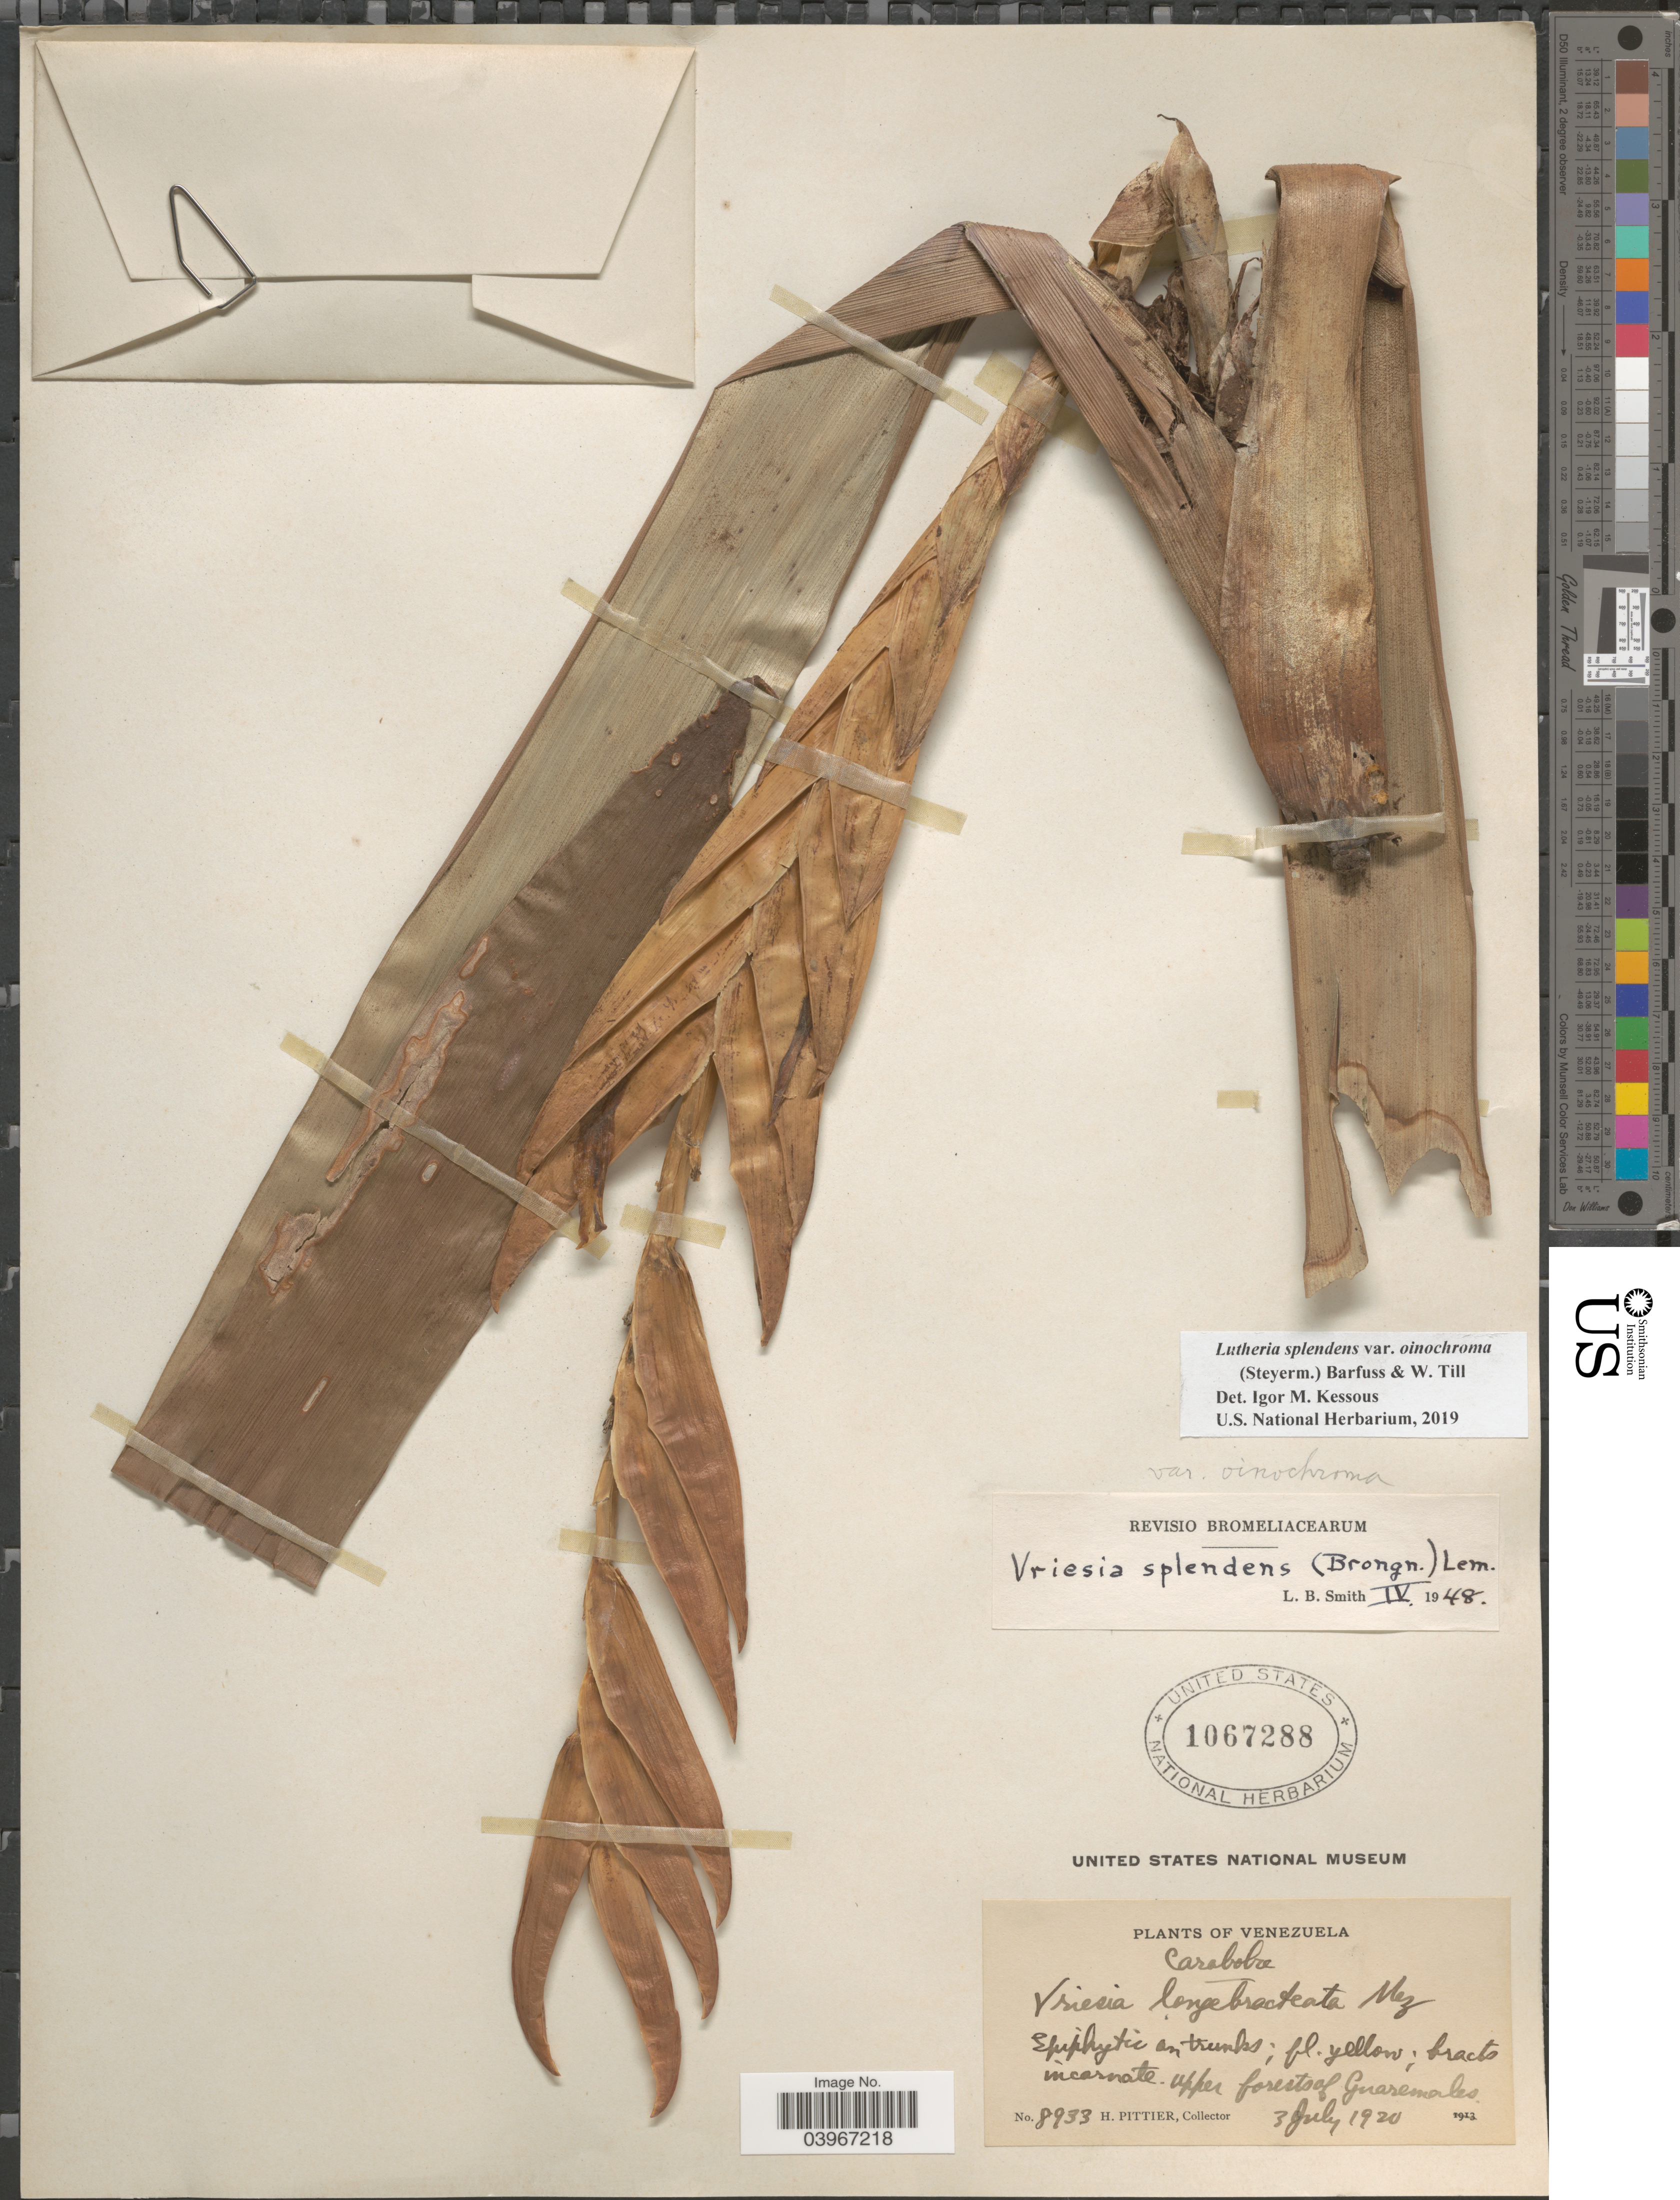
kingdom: Plantae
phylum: Tracheophyta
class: Liliopsida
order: Poales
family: Bromeliaceae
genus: Lutheria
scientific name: Lutheria splendens var. oinochroma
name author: (Steyerm.) Barfuss & W. Till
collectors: H. F. Pittier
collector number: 8933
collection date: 1920-07-03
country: Venezuela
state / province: Carabobo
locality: Upper forests of Guaremales.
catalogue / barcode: US 1067288